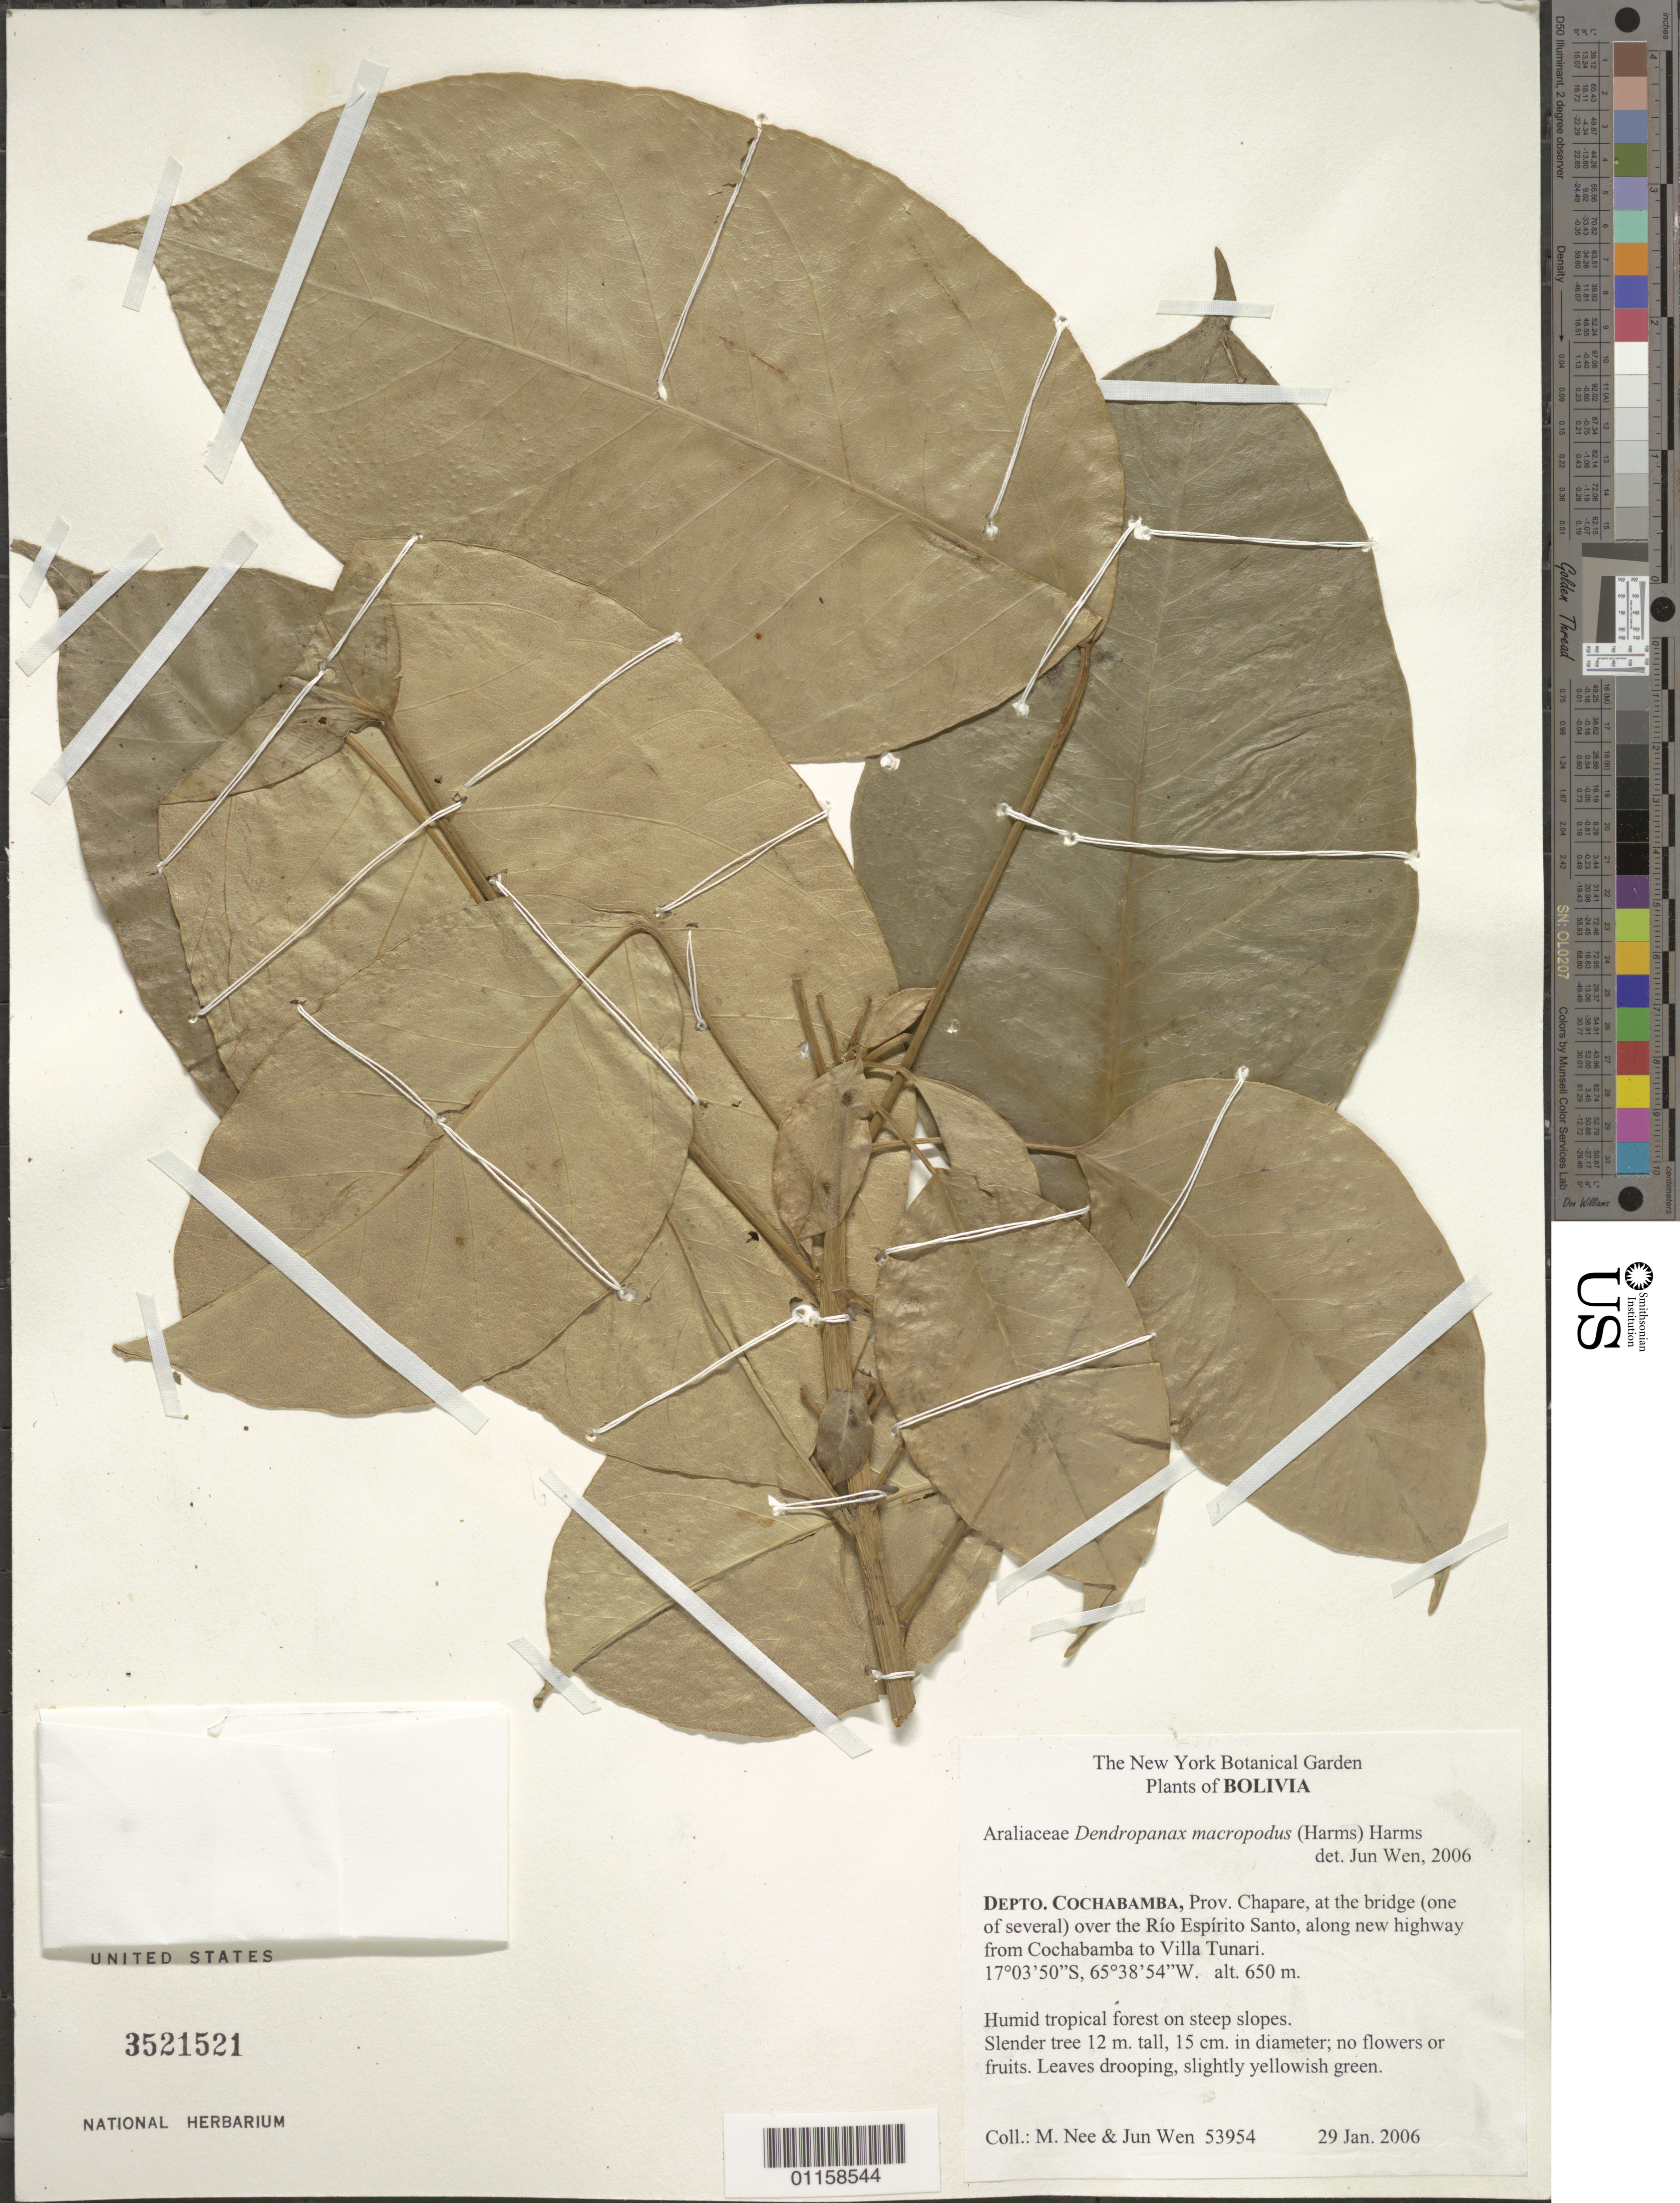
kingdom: Plantae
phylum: Tracheophyta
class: Magnoliopsida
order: Apiales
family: Araliaceae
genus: Dendropanax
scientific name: Dendropanax macropodus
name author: (Harms) Harms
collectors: M. Nee & J. Wen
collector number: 53954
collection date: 2006-01-29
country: Bolivia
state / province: Cochabamba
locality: Prov. Chapare, at the bridge (one of several) over the Rio Espirito Santo, along new Hwy from Cochabamba to Villa Tunari.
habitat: Slender tree, in humid tropical forest on steep slopes.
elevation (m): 650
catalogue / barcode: US 3521521